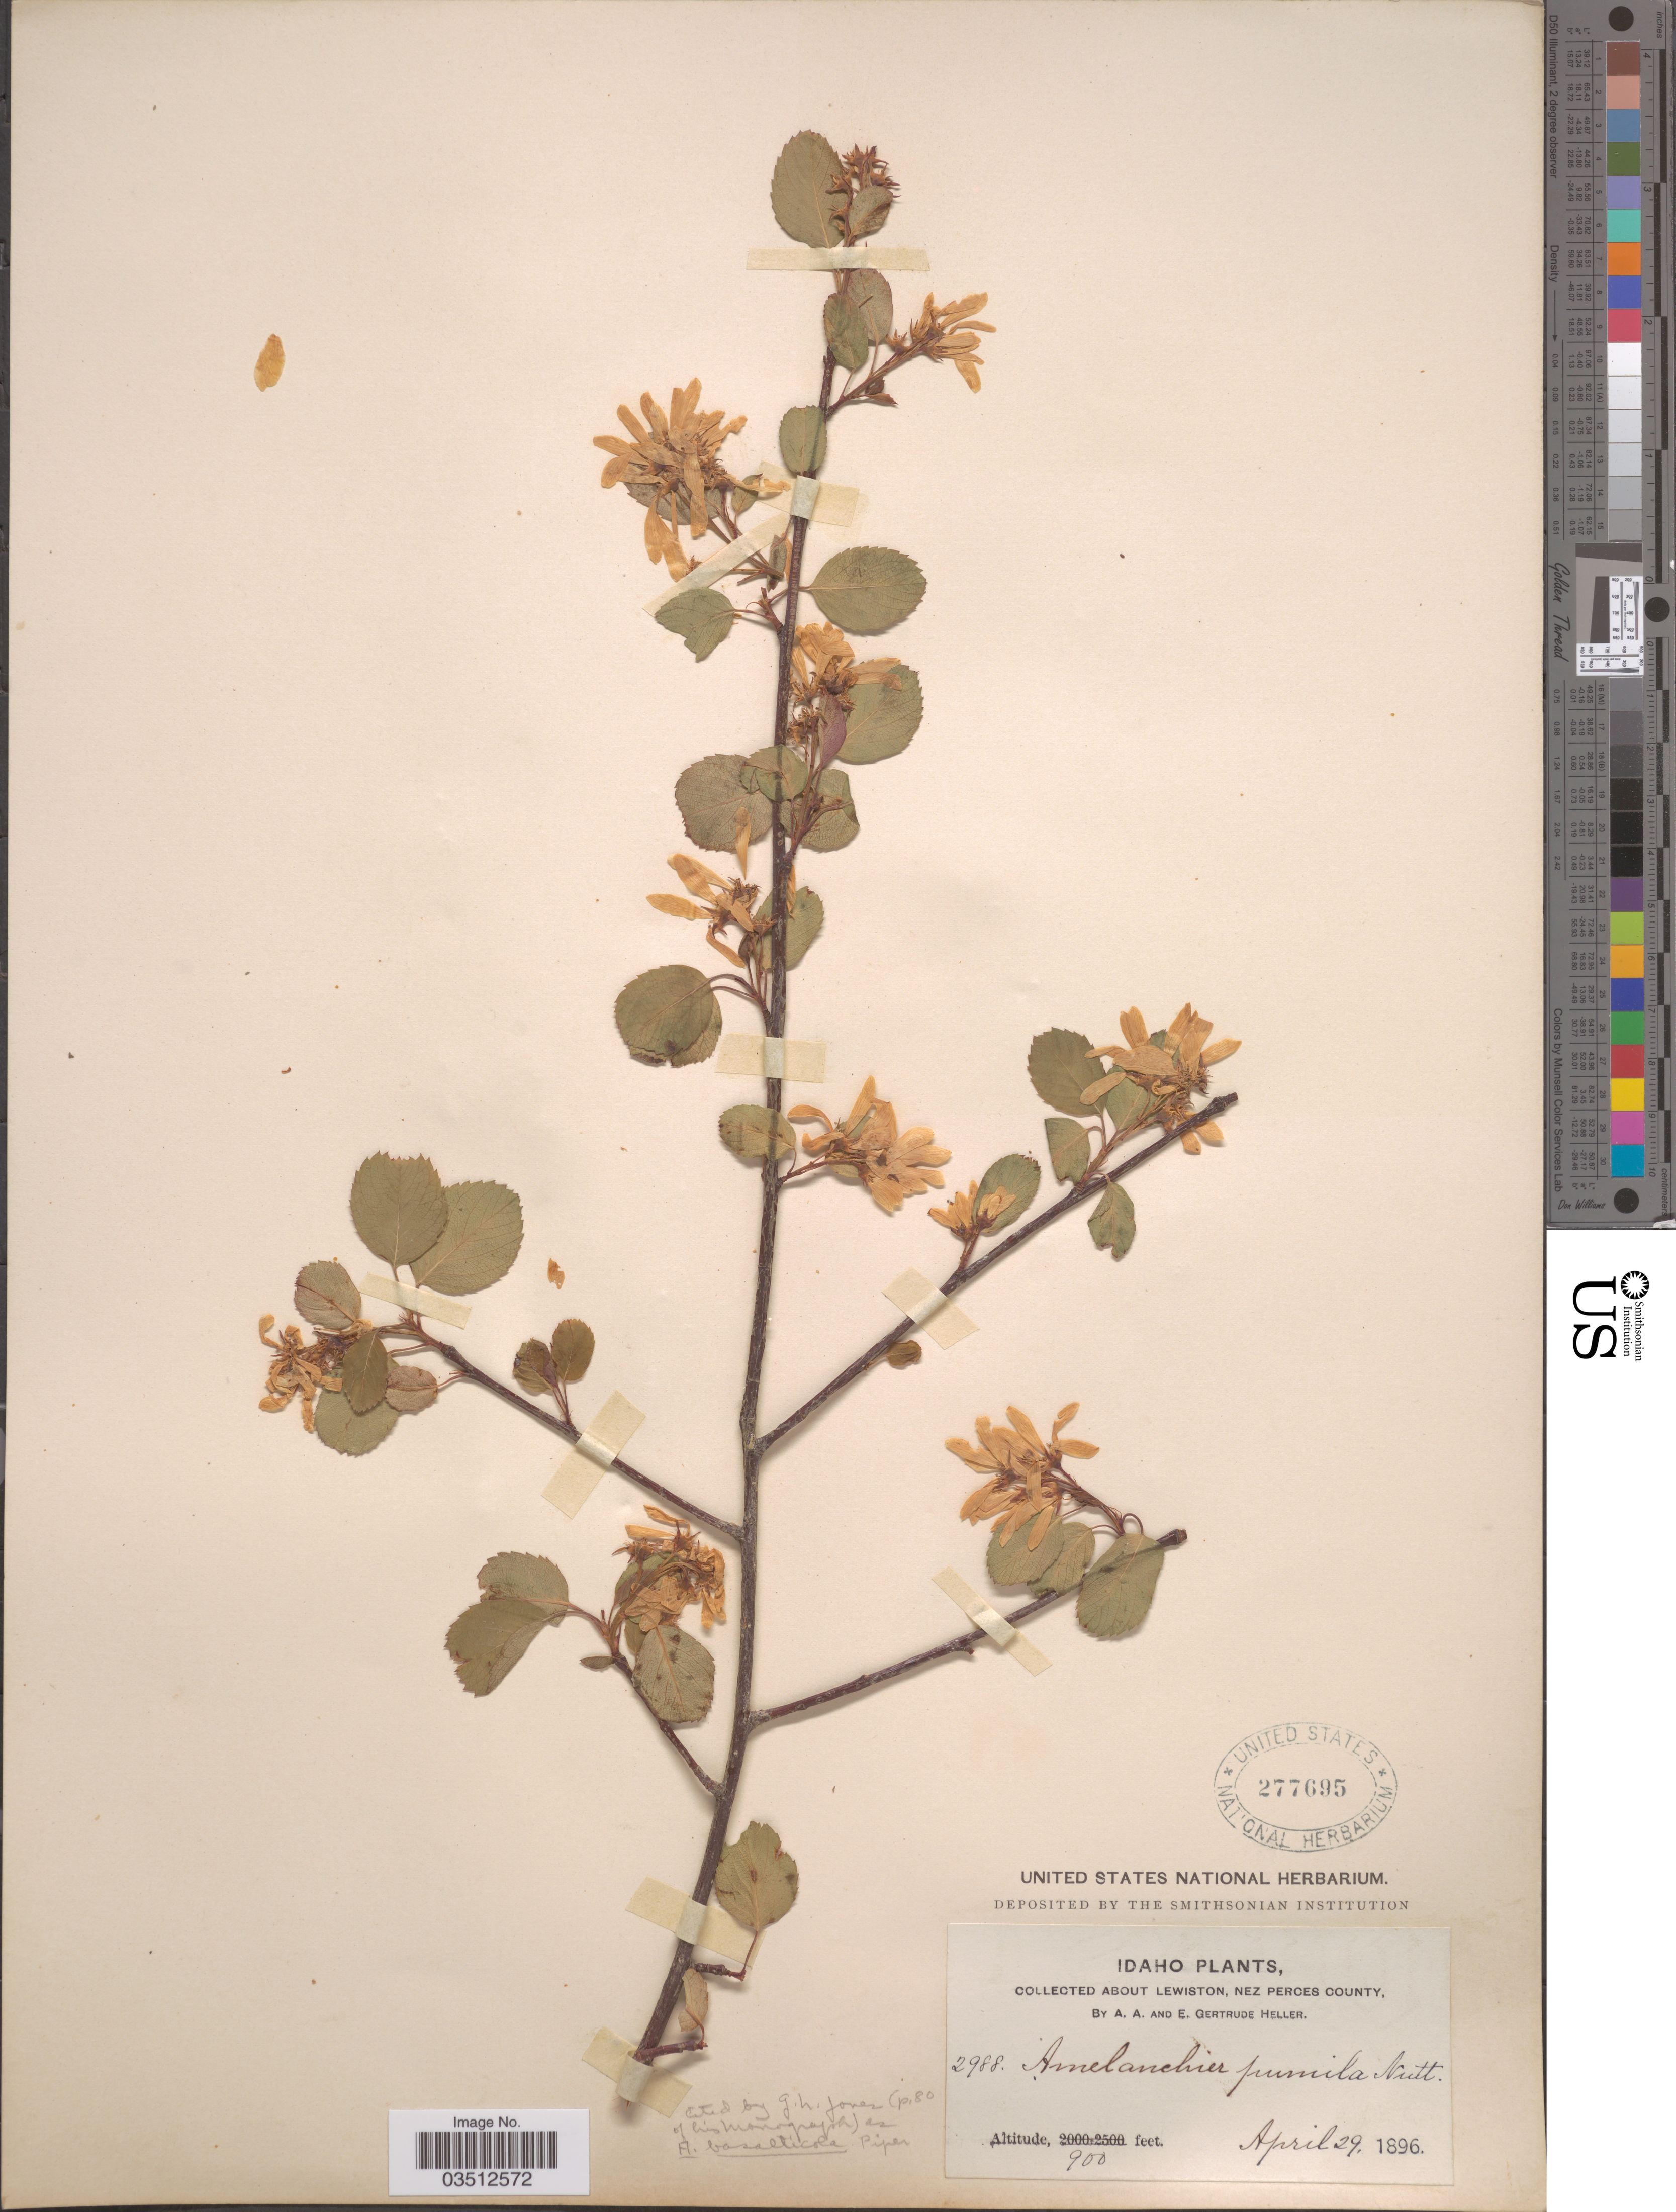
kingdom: Plantae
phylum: Tracheophyta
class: Magnoliopsida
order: Rosales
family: Rosaceae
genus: Amelanchier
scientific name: Amelanchier pumila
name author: (Nutt.) M. Roem.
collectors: A. A. Heller & E. Gertrude Heller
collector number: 2988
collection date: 1896-04-29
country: United States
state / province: Idaho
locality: About Lewiston, Nez Perces County.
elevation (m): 274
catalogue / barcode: US 277695